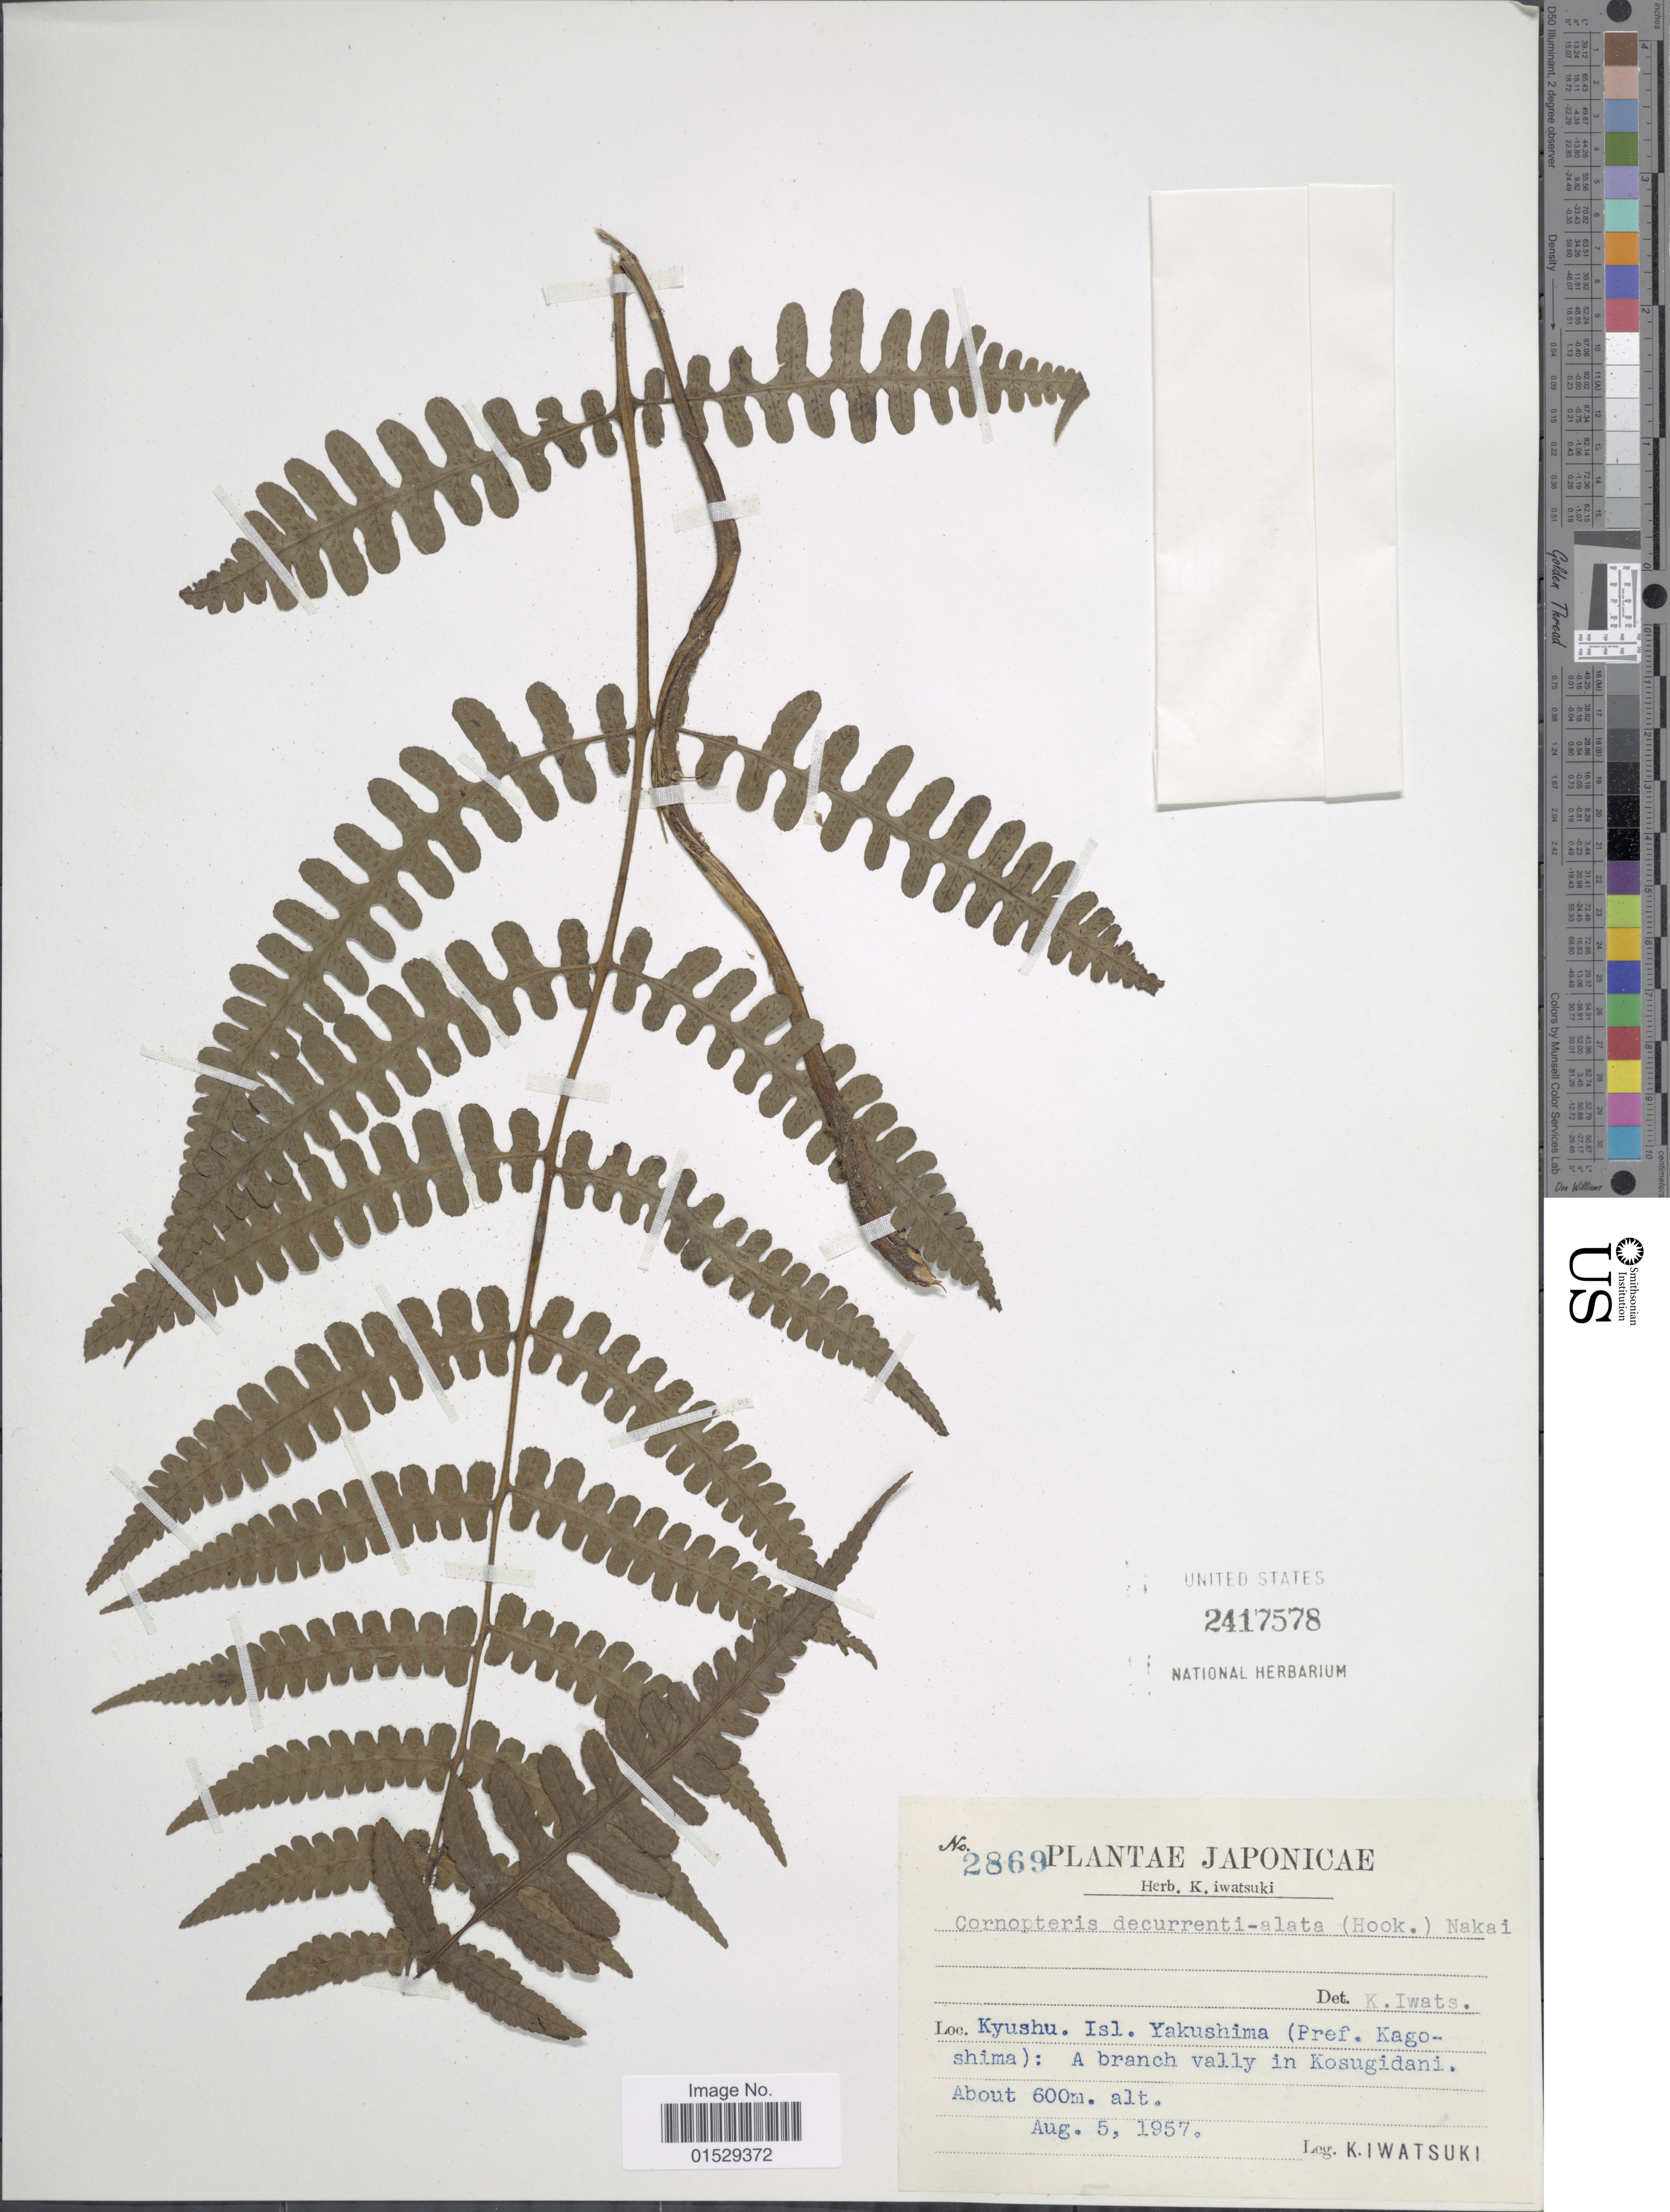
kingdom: Plantae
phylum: Tracheophyta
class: Polypodiopsida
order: Polypodiales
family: Athyriaceae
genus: Cornopteris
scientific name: Cornopteris decurrentialata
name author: (Hook.) Nakai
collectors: K. Iwatsuki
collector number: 2869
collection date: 1957-08-05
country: Japan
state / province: Kagosima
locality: Japonicae, Kyushu. Isl. Yakushima (Pref. Kagoshima): a branch valley in Kosugidani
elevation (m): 600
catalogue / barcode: US 2417578